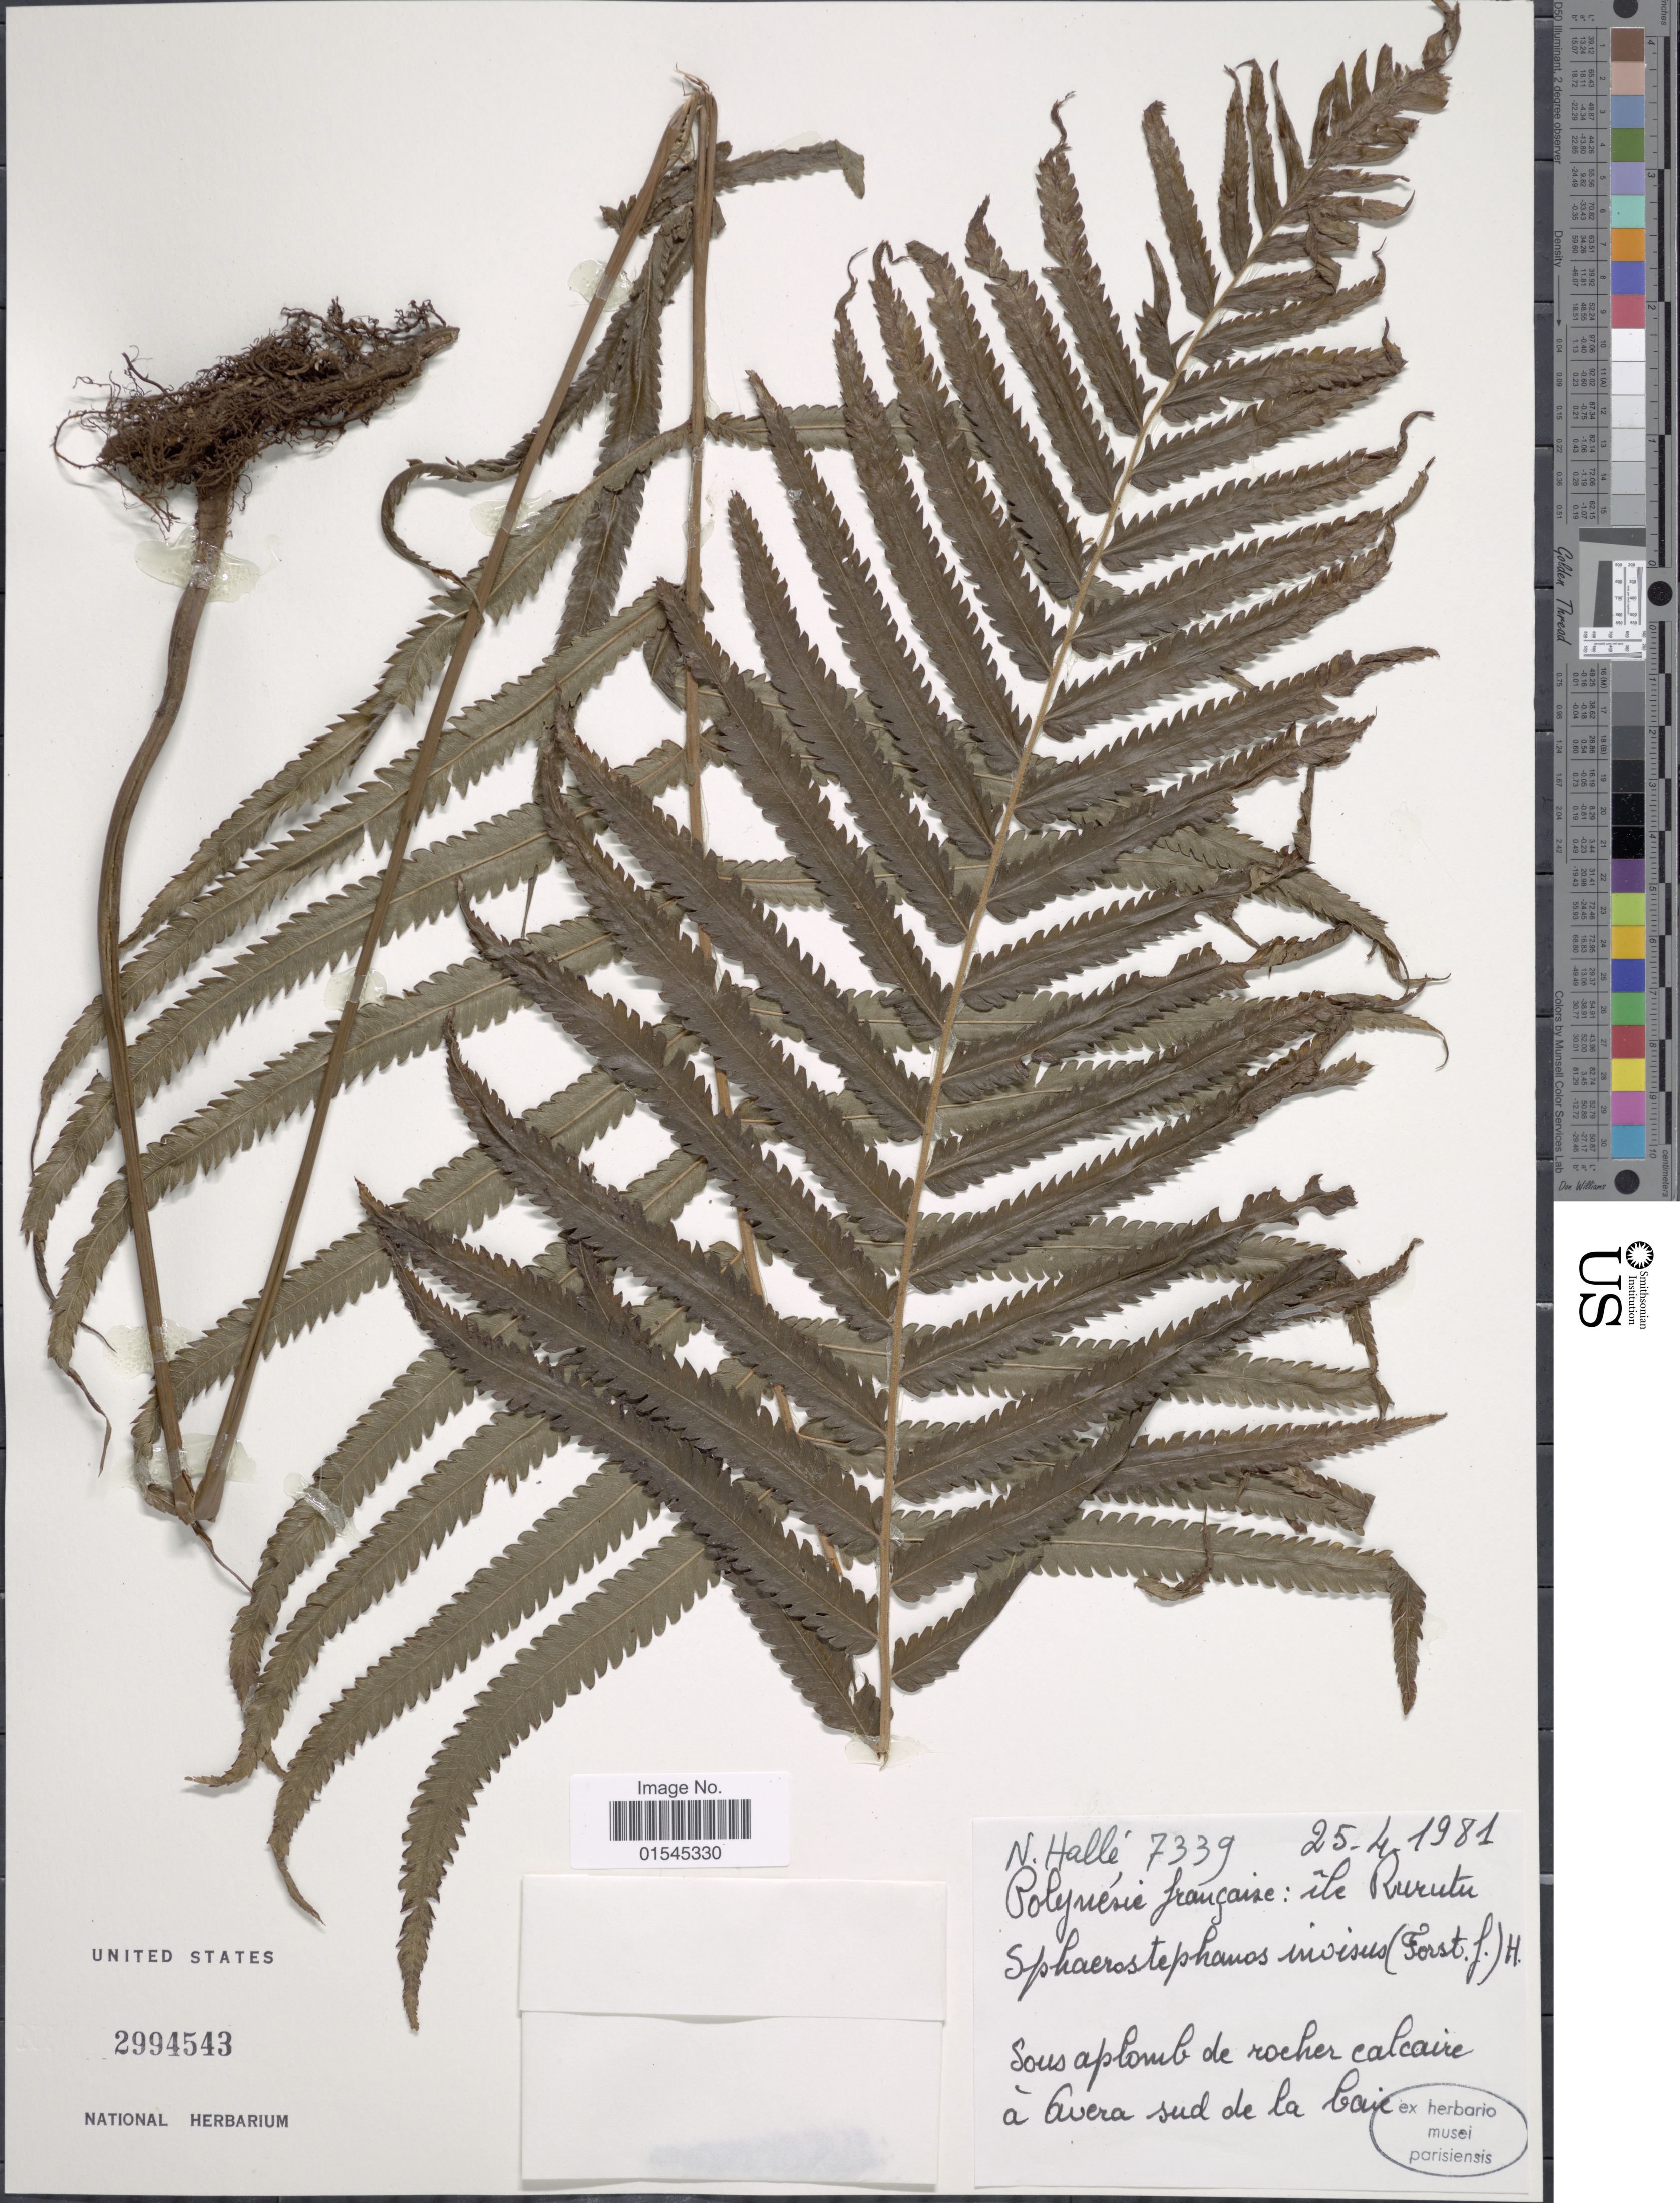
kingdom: Plantae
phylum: Tracheophyta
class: Polypodiopsida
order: Polypodiales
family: Thelypteridaceae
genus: Sphaerostephanos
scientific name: Sphaerostephanos invisus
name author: (G. Forst.) Holttum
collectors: N. Hallé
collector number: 7339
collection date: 1981-04-25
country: French Polynesia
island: Rurutu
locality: Ile Rurutu. Sous aplomb de rocher calcaire a Cavera sud de la baie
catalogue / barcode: US 2994543